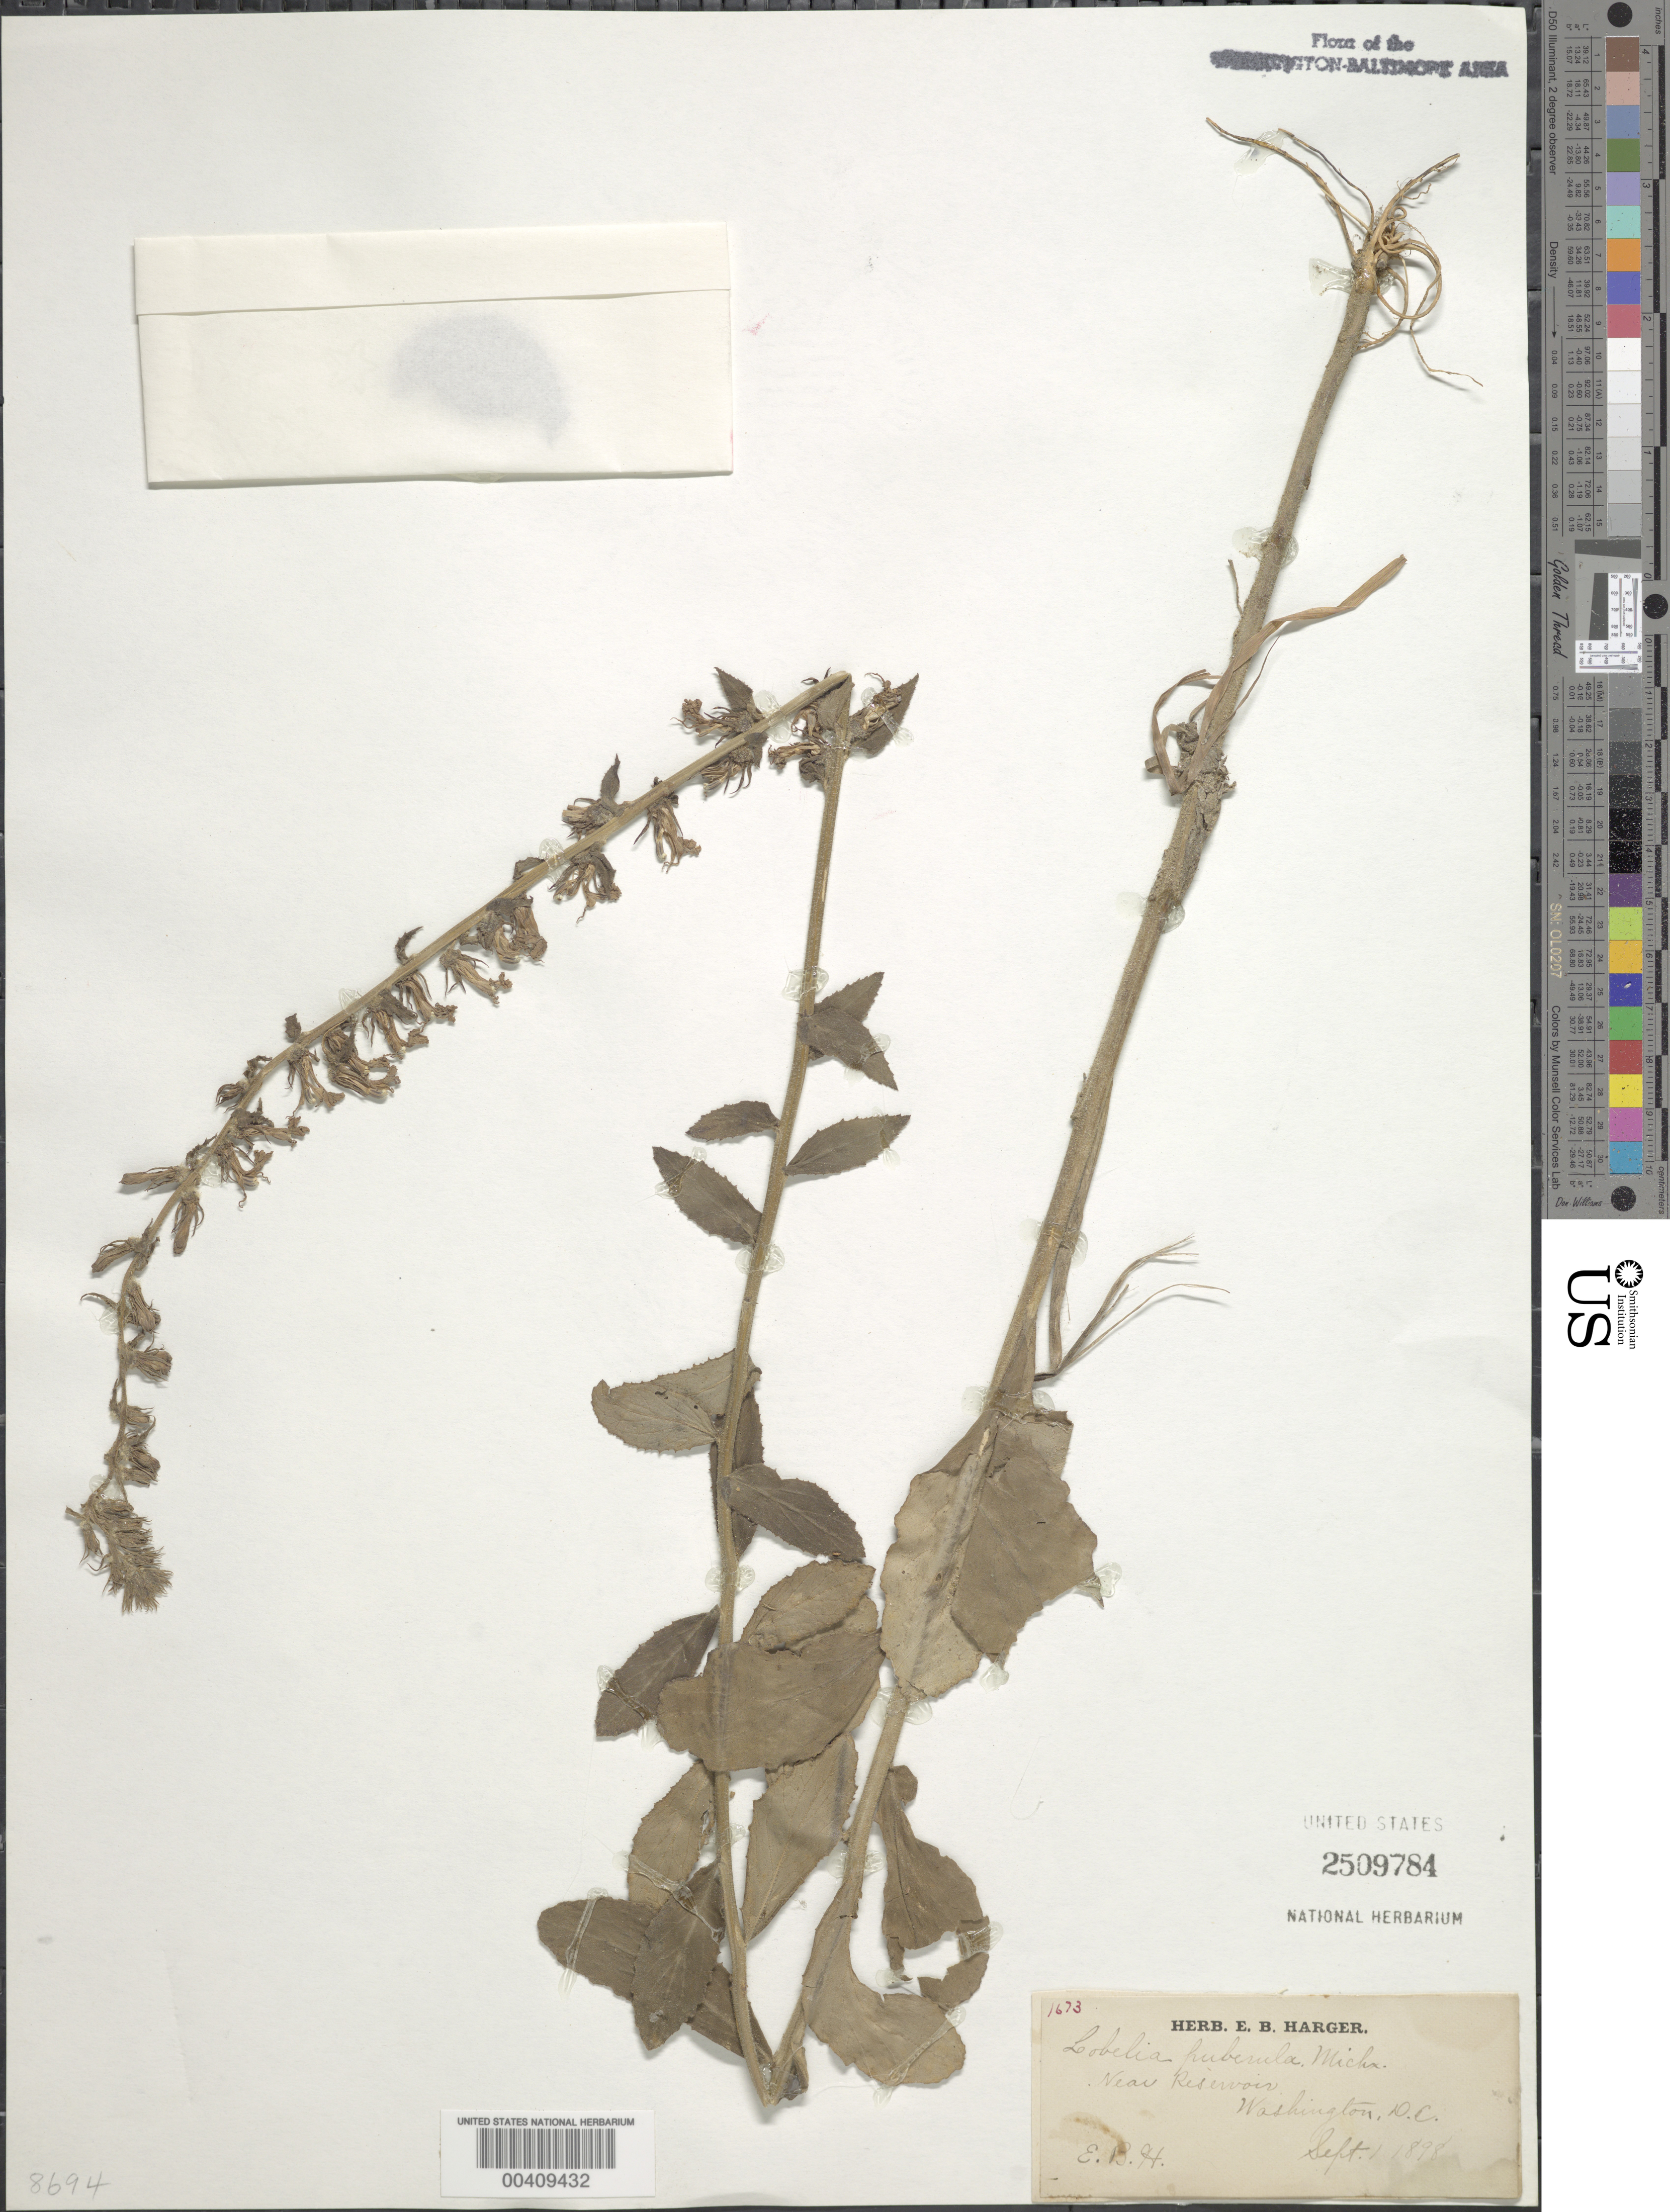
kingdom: Plantae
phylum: Tracheophyta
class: Magnoliopsida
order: Asterales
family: Campanulaceae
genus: Lobelia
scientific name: Lobelia puberula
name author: Michx.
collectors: E. B. Harger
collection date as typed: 01 Sep 1898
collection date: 1898-09-01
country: United States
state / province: District of Columbia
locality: Near Reservoir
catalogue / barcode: US 2509784